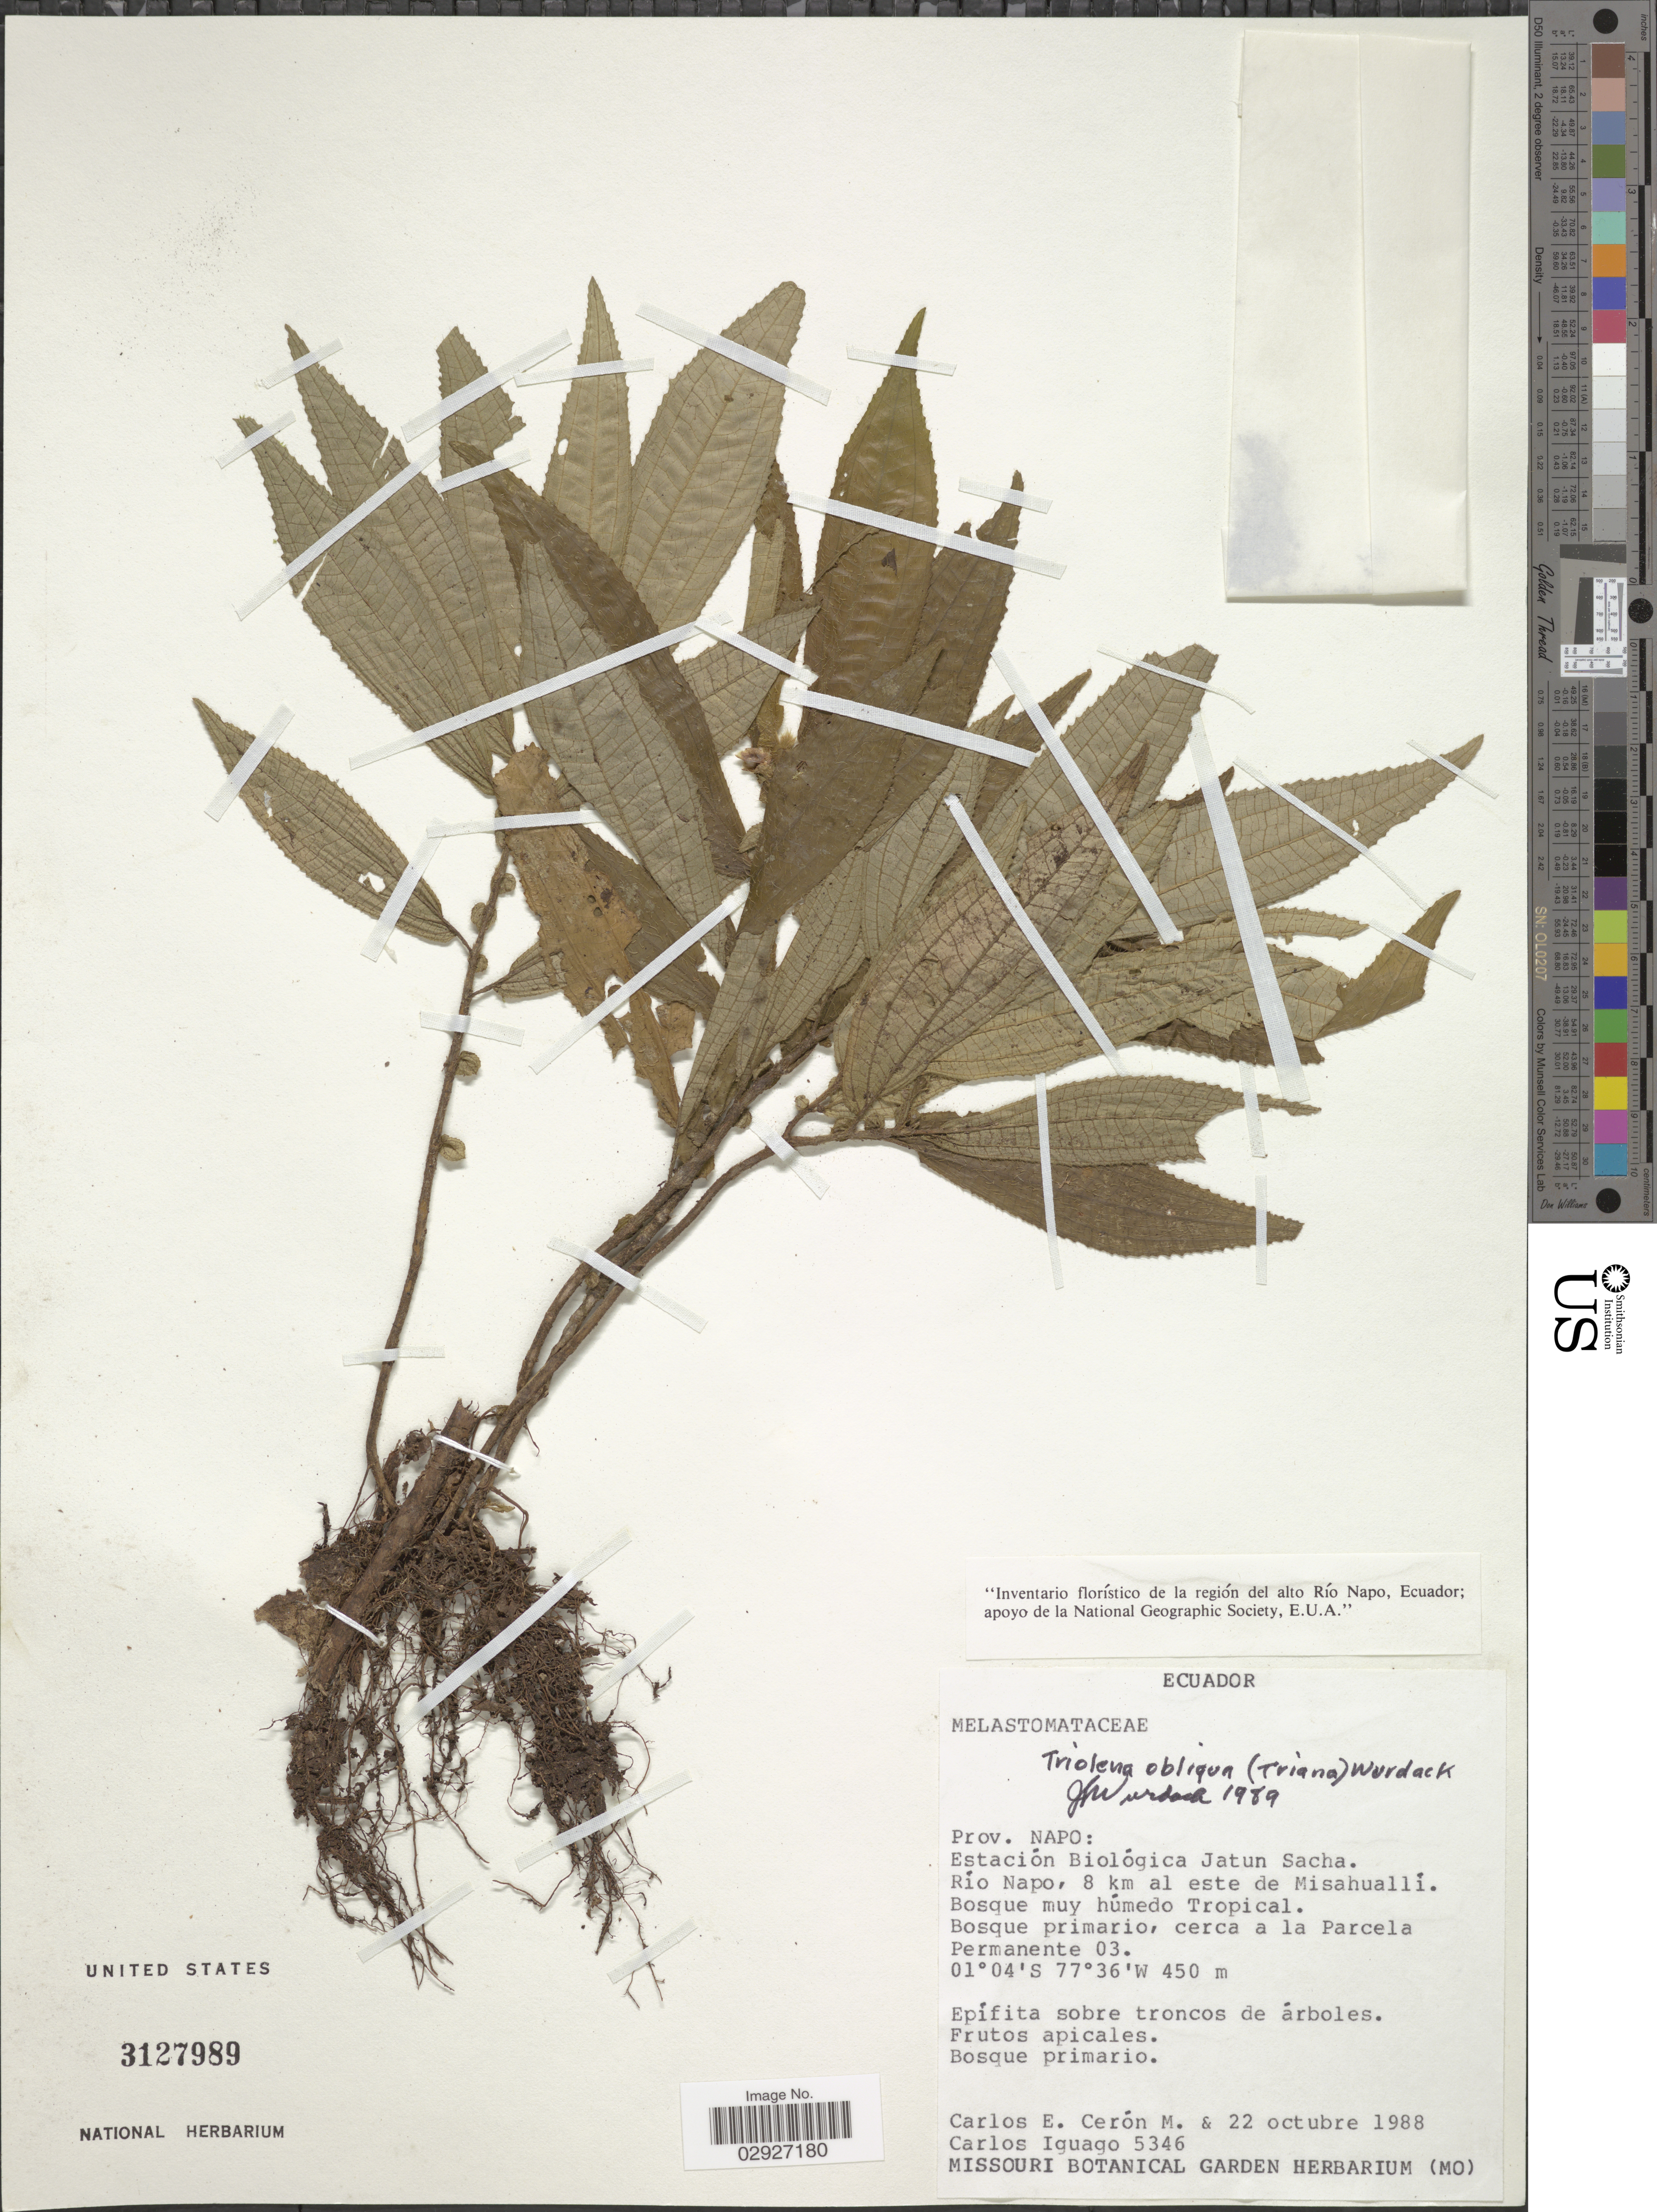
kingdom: Plantae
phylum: Tracheophyta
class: Magnoliopsida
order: Myrtales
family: Melastomataceae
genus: Triolena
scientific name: Triolena obliqua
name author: (Triana) Wurdack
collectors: C. E. Cerón M. & C. Iguago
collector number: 5346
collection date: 1988-10-22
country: Ecuador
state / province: Napo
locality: Estación Biológica Jatun Sacha, Río Napo, 8 km al este de Misahuallí, Bosque muy húmedo Tropical, Bosque primario, cerca a la Parcela Permanente 03.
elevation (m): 450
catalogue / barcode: US 3127989